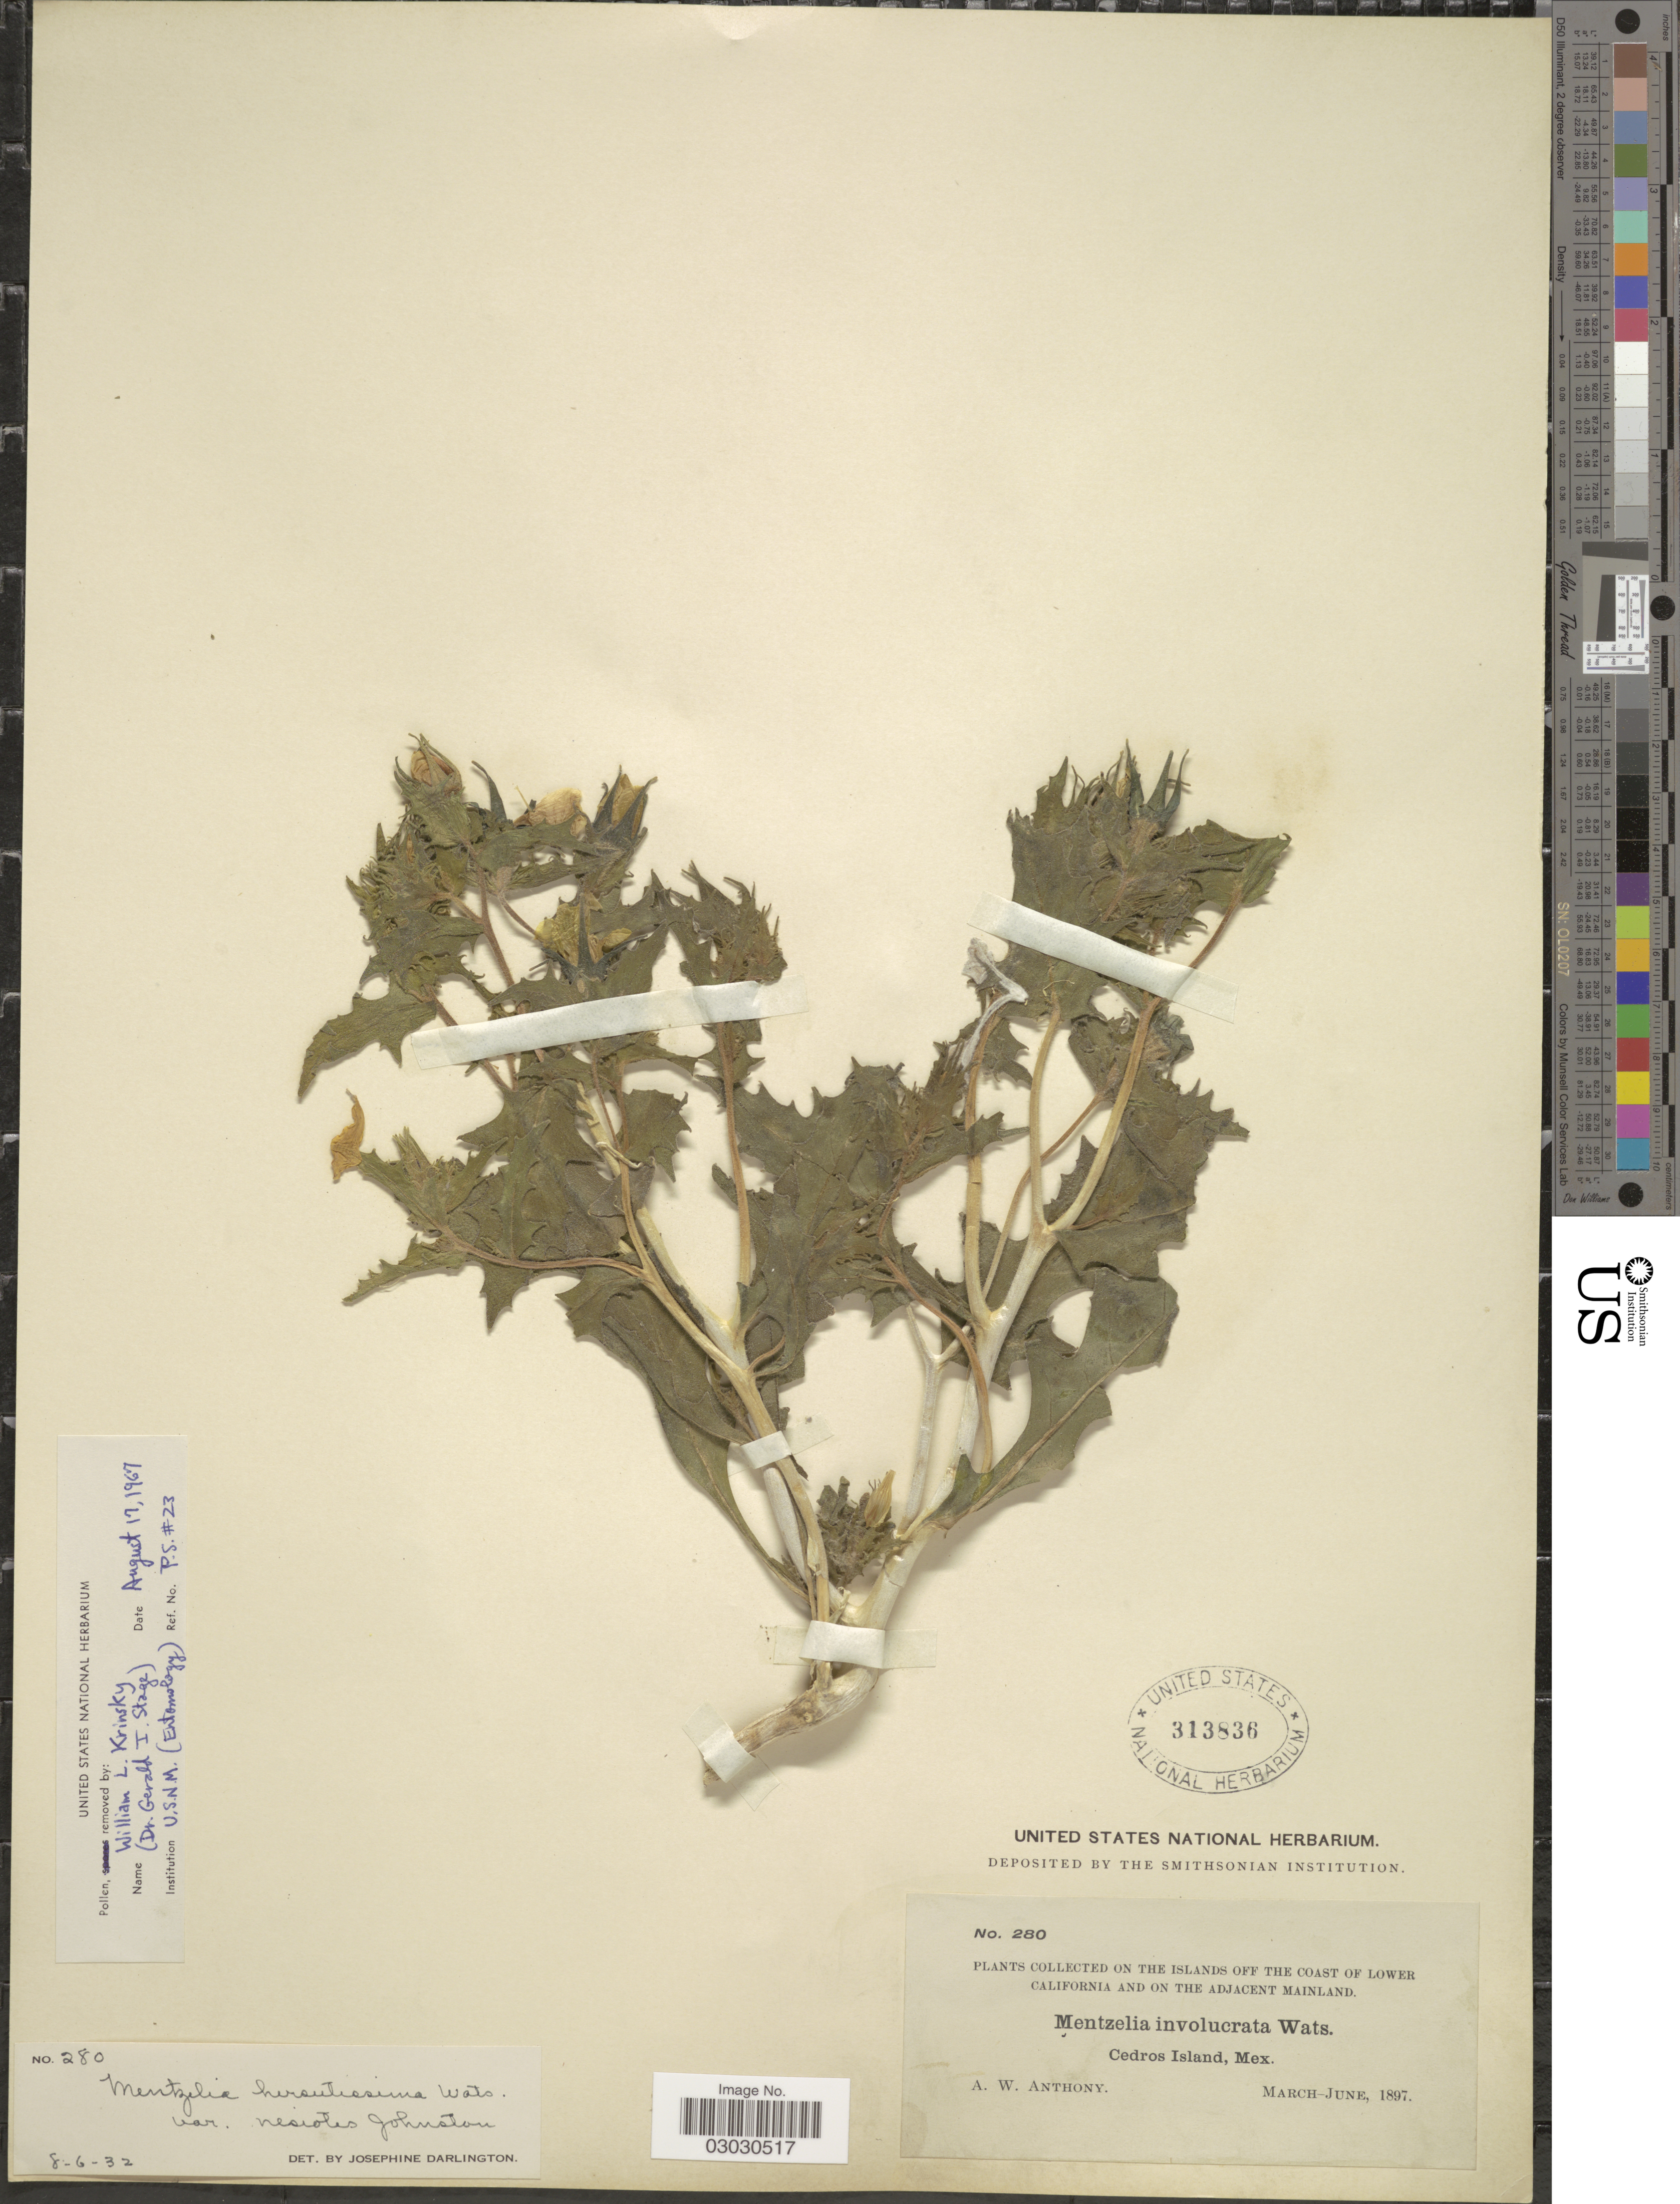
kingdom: Plantae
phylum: Tracheophyta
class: Magnoliopsida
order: Cornales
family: Loasaceae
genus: Mentzelia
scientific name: Mentzelia hirsutissima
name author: S. Watson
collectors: A. W. Anthony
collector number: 280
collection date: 1897-03/1897-06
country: Mexico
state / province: Baja California Norte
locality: On the islands off the coast of Lower California and on the adjacent Mainland. Cedros Island.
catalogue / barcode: US 313836